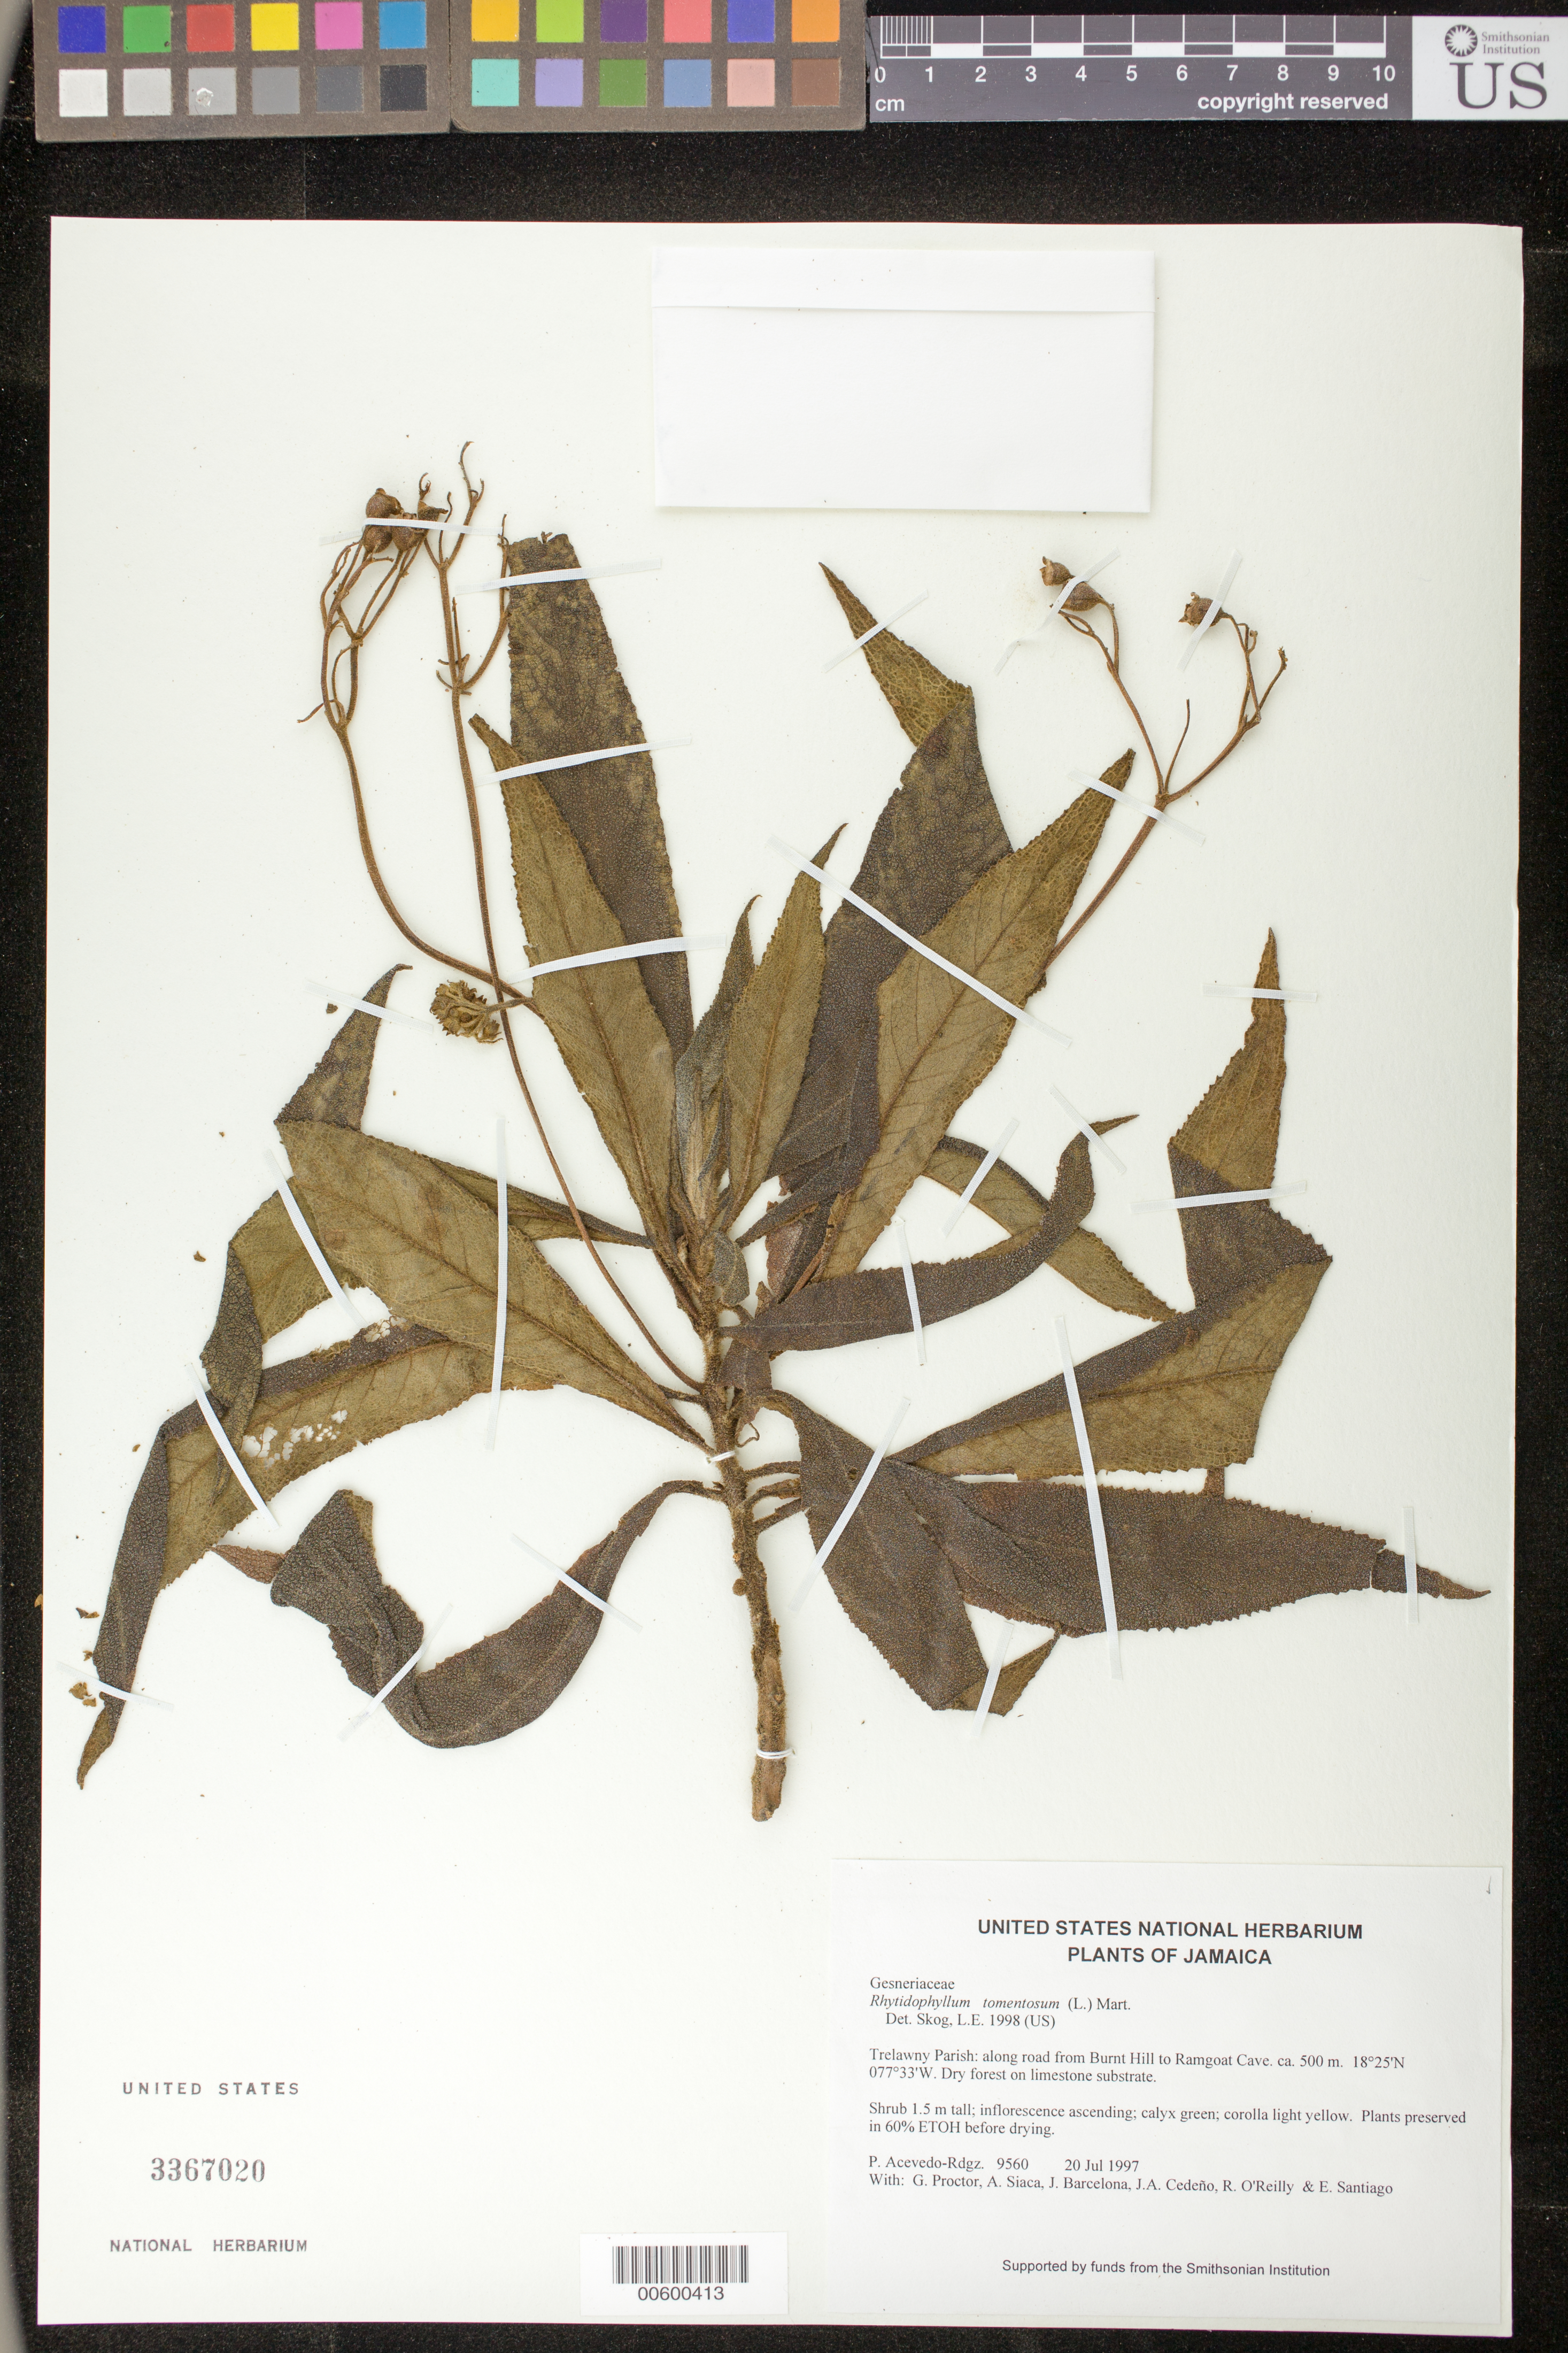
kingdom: Plantae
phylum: Tracheophyta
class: Magnoliopsida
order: Lamiales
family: Gesneriaceae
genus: Rhytidophyllum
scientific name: Rhytidophyllum tomentosum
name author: (L.) Mart.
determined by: Skog, Laurence E.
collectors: P. Acevedo-Rodr., G. Proctor, A. Siaca, J. Barcelona, J. A. Cedeño M. & R. O'Reilly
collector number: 9560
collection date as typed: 20 Jul 1997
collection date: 1997-07-20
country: Jamaica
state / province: Trelawny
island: Jamaica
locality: Along road from Burnt Hill to Ramgoat Cave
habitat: Dry forest on limestone substrate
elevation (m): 500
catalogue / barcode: US 3367020